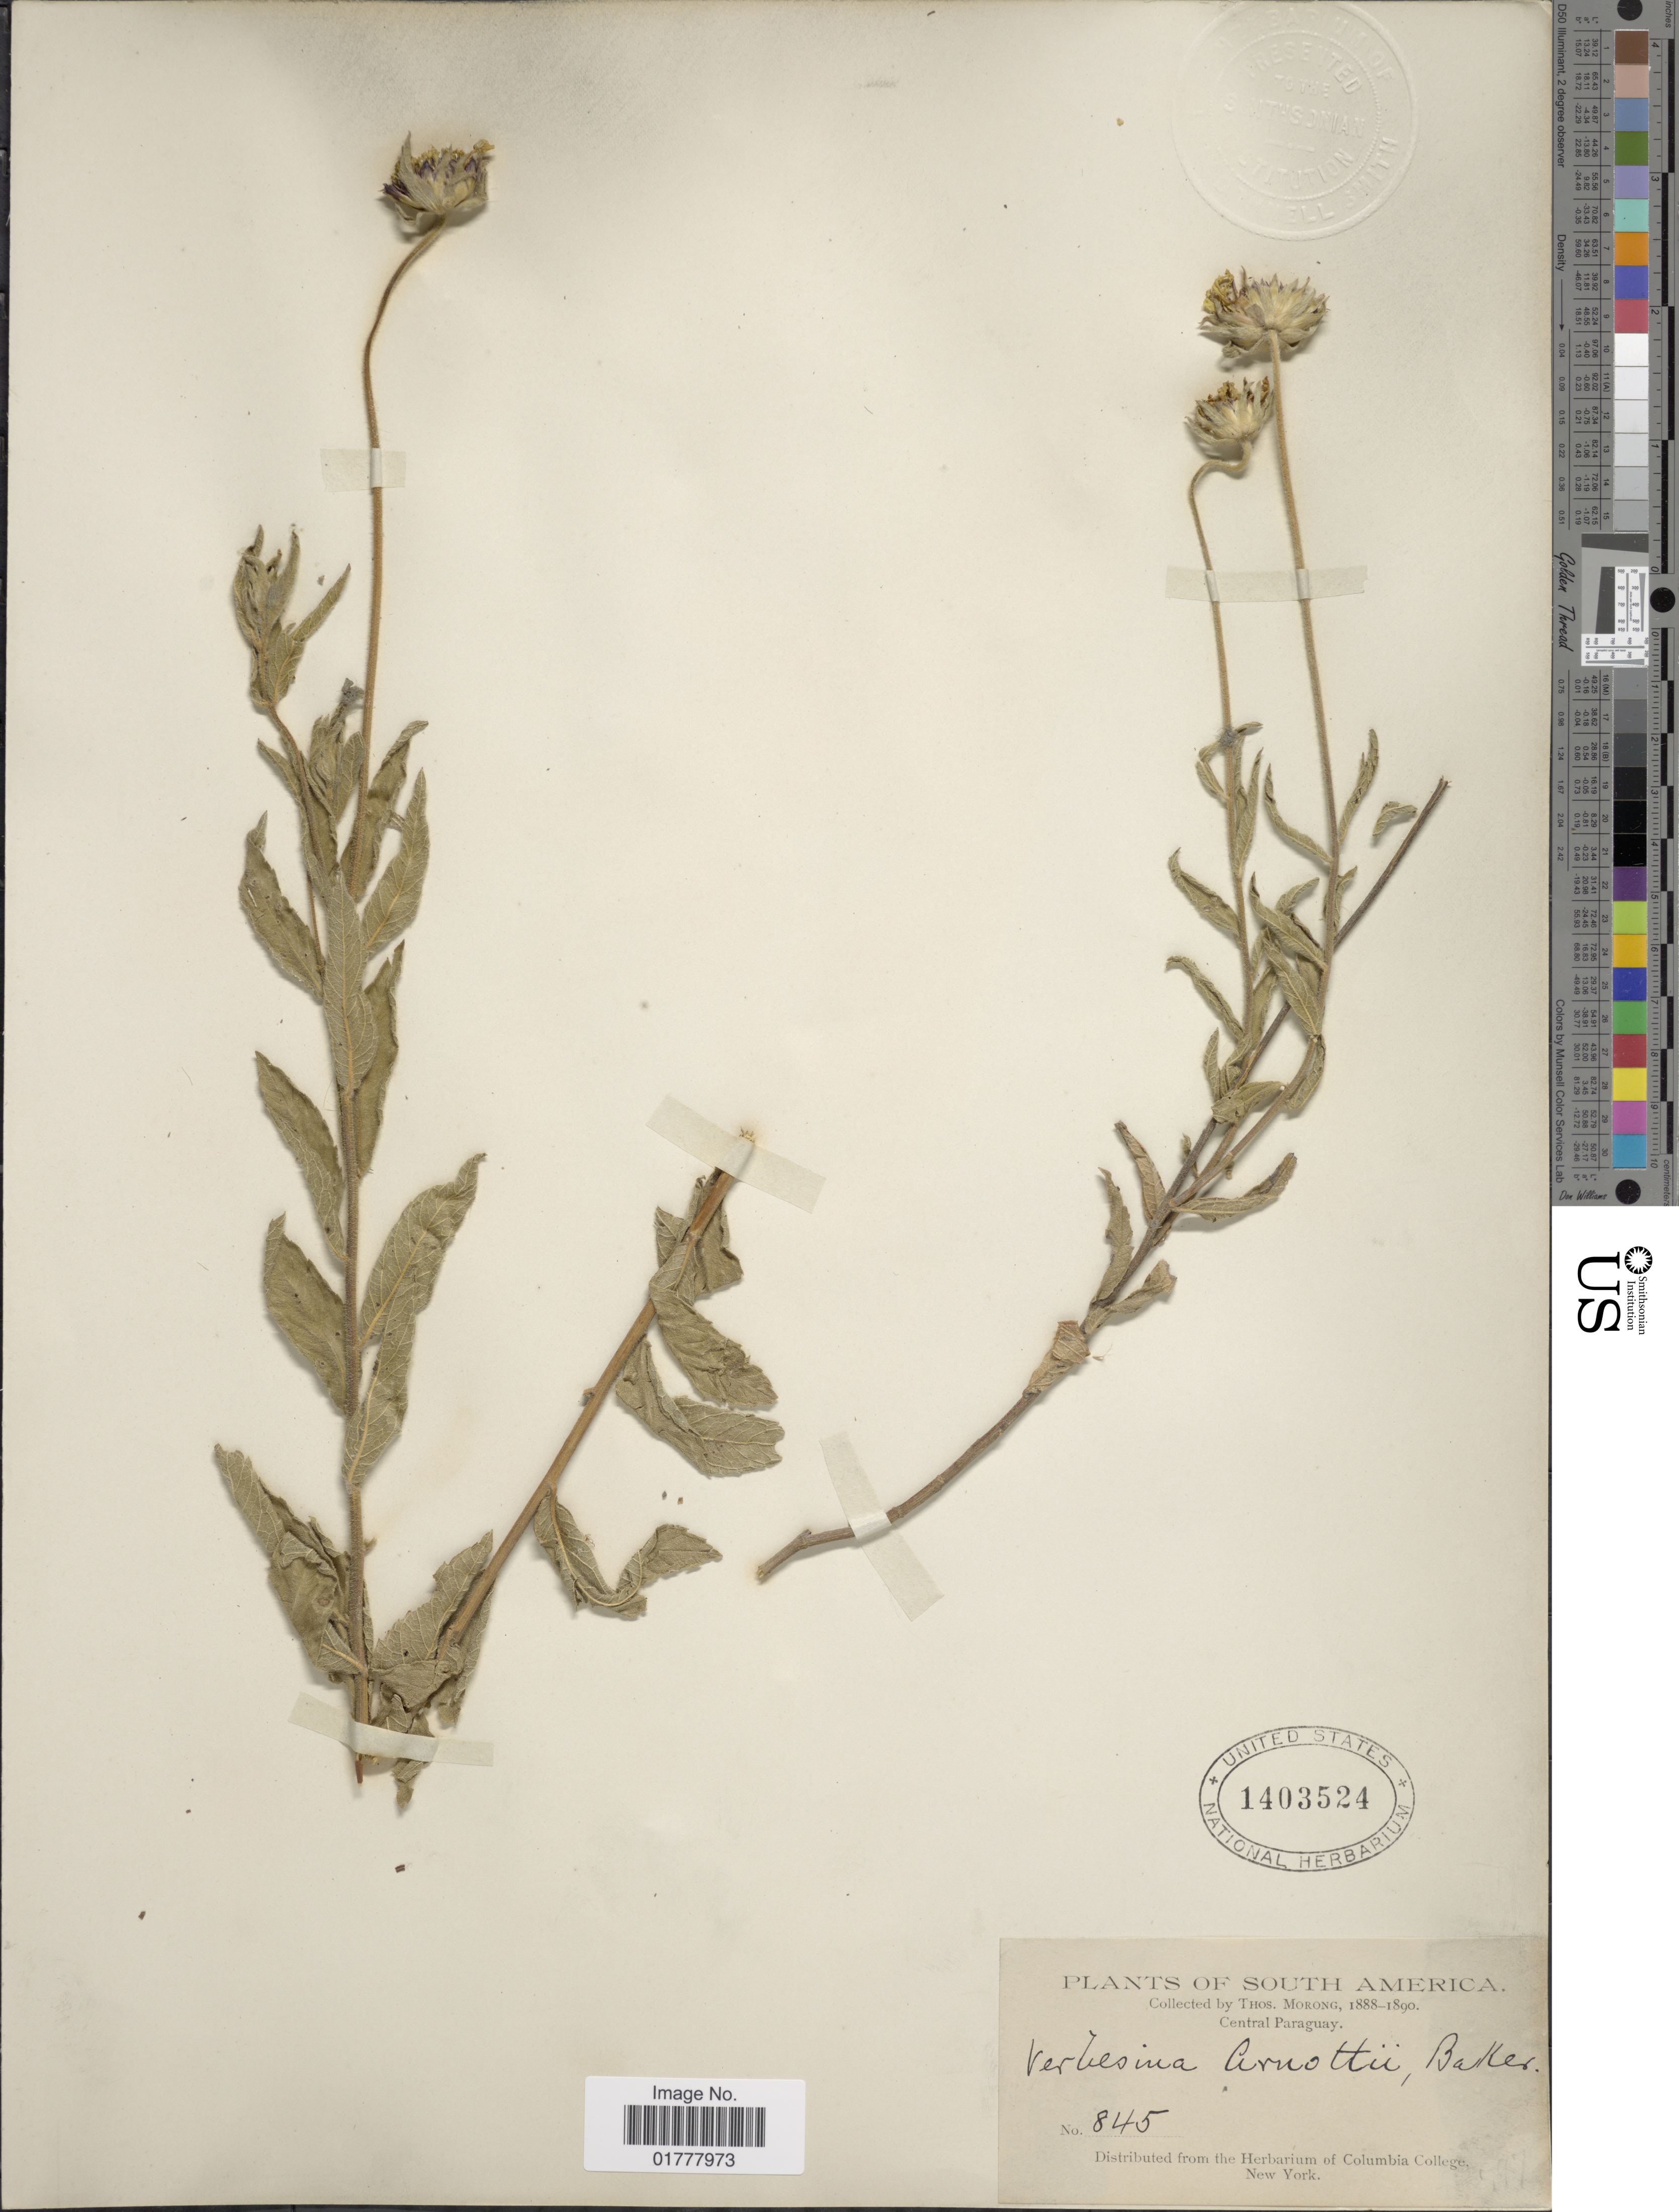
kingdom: Plantae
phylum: Tracheophyta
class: Magnoliopsida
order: Asterales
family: Asteraceae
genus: Angelphytum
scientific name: Angelphytum arnottii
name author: (Baker) H. Rob.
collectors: ex herb. T. Morong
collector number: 845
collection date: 1888/1890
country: Paraguay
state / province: Central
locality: Central Paraguay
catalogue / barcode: US 1403524